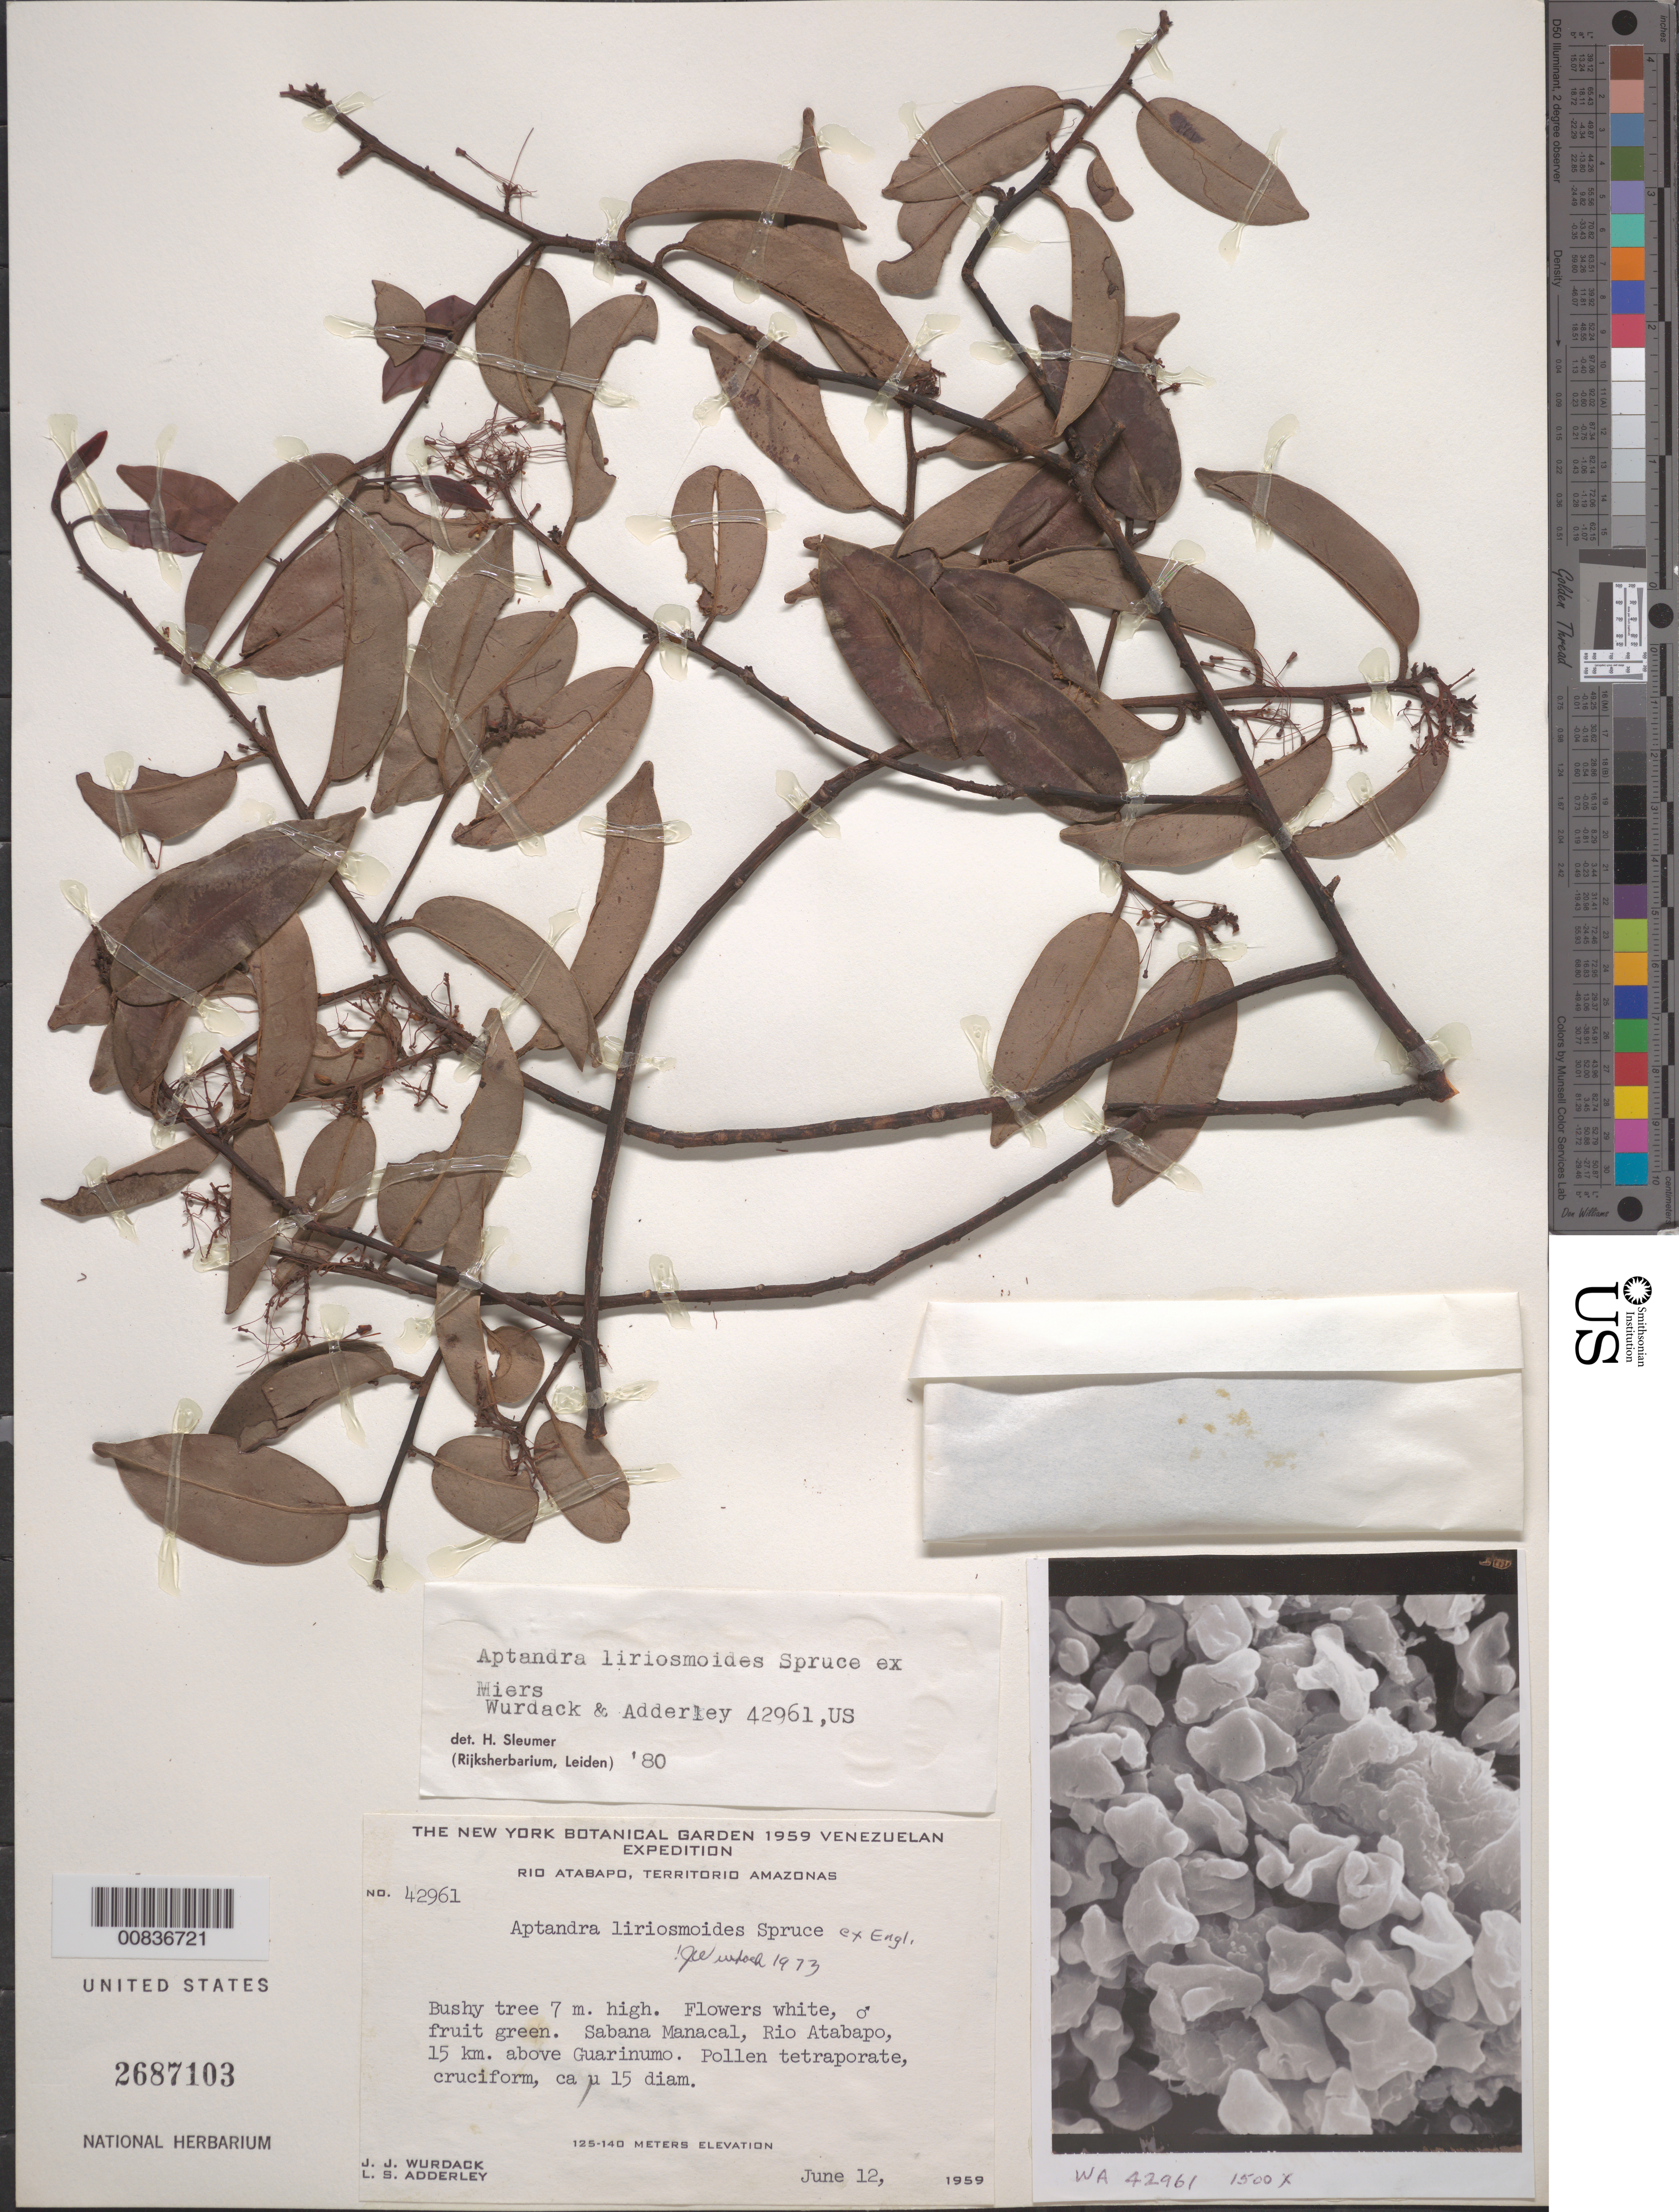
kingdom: Plantae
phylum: Tracheophyta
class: Magnoliopsida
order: Santalales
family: Aptandraceae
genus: Aptandra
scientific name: Aptandra liriosmoides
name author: Spruce ex Miers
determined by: Sleumer, H. O.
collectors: J. J. Wurdack & L. S. Adderley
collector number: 42961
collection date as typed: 12-Jun-59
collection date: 1959-06-12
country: Venezuela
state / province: Amazonas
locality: Savanna Manacal, Río Atabapo, 15 km above Guarinumo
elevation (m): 125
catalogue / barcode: US 2687103